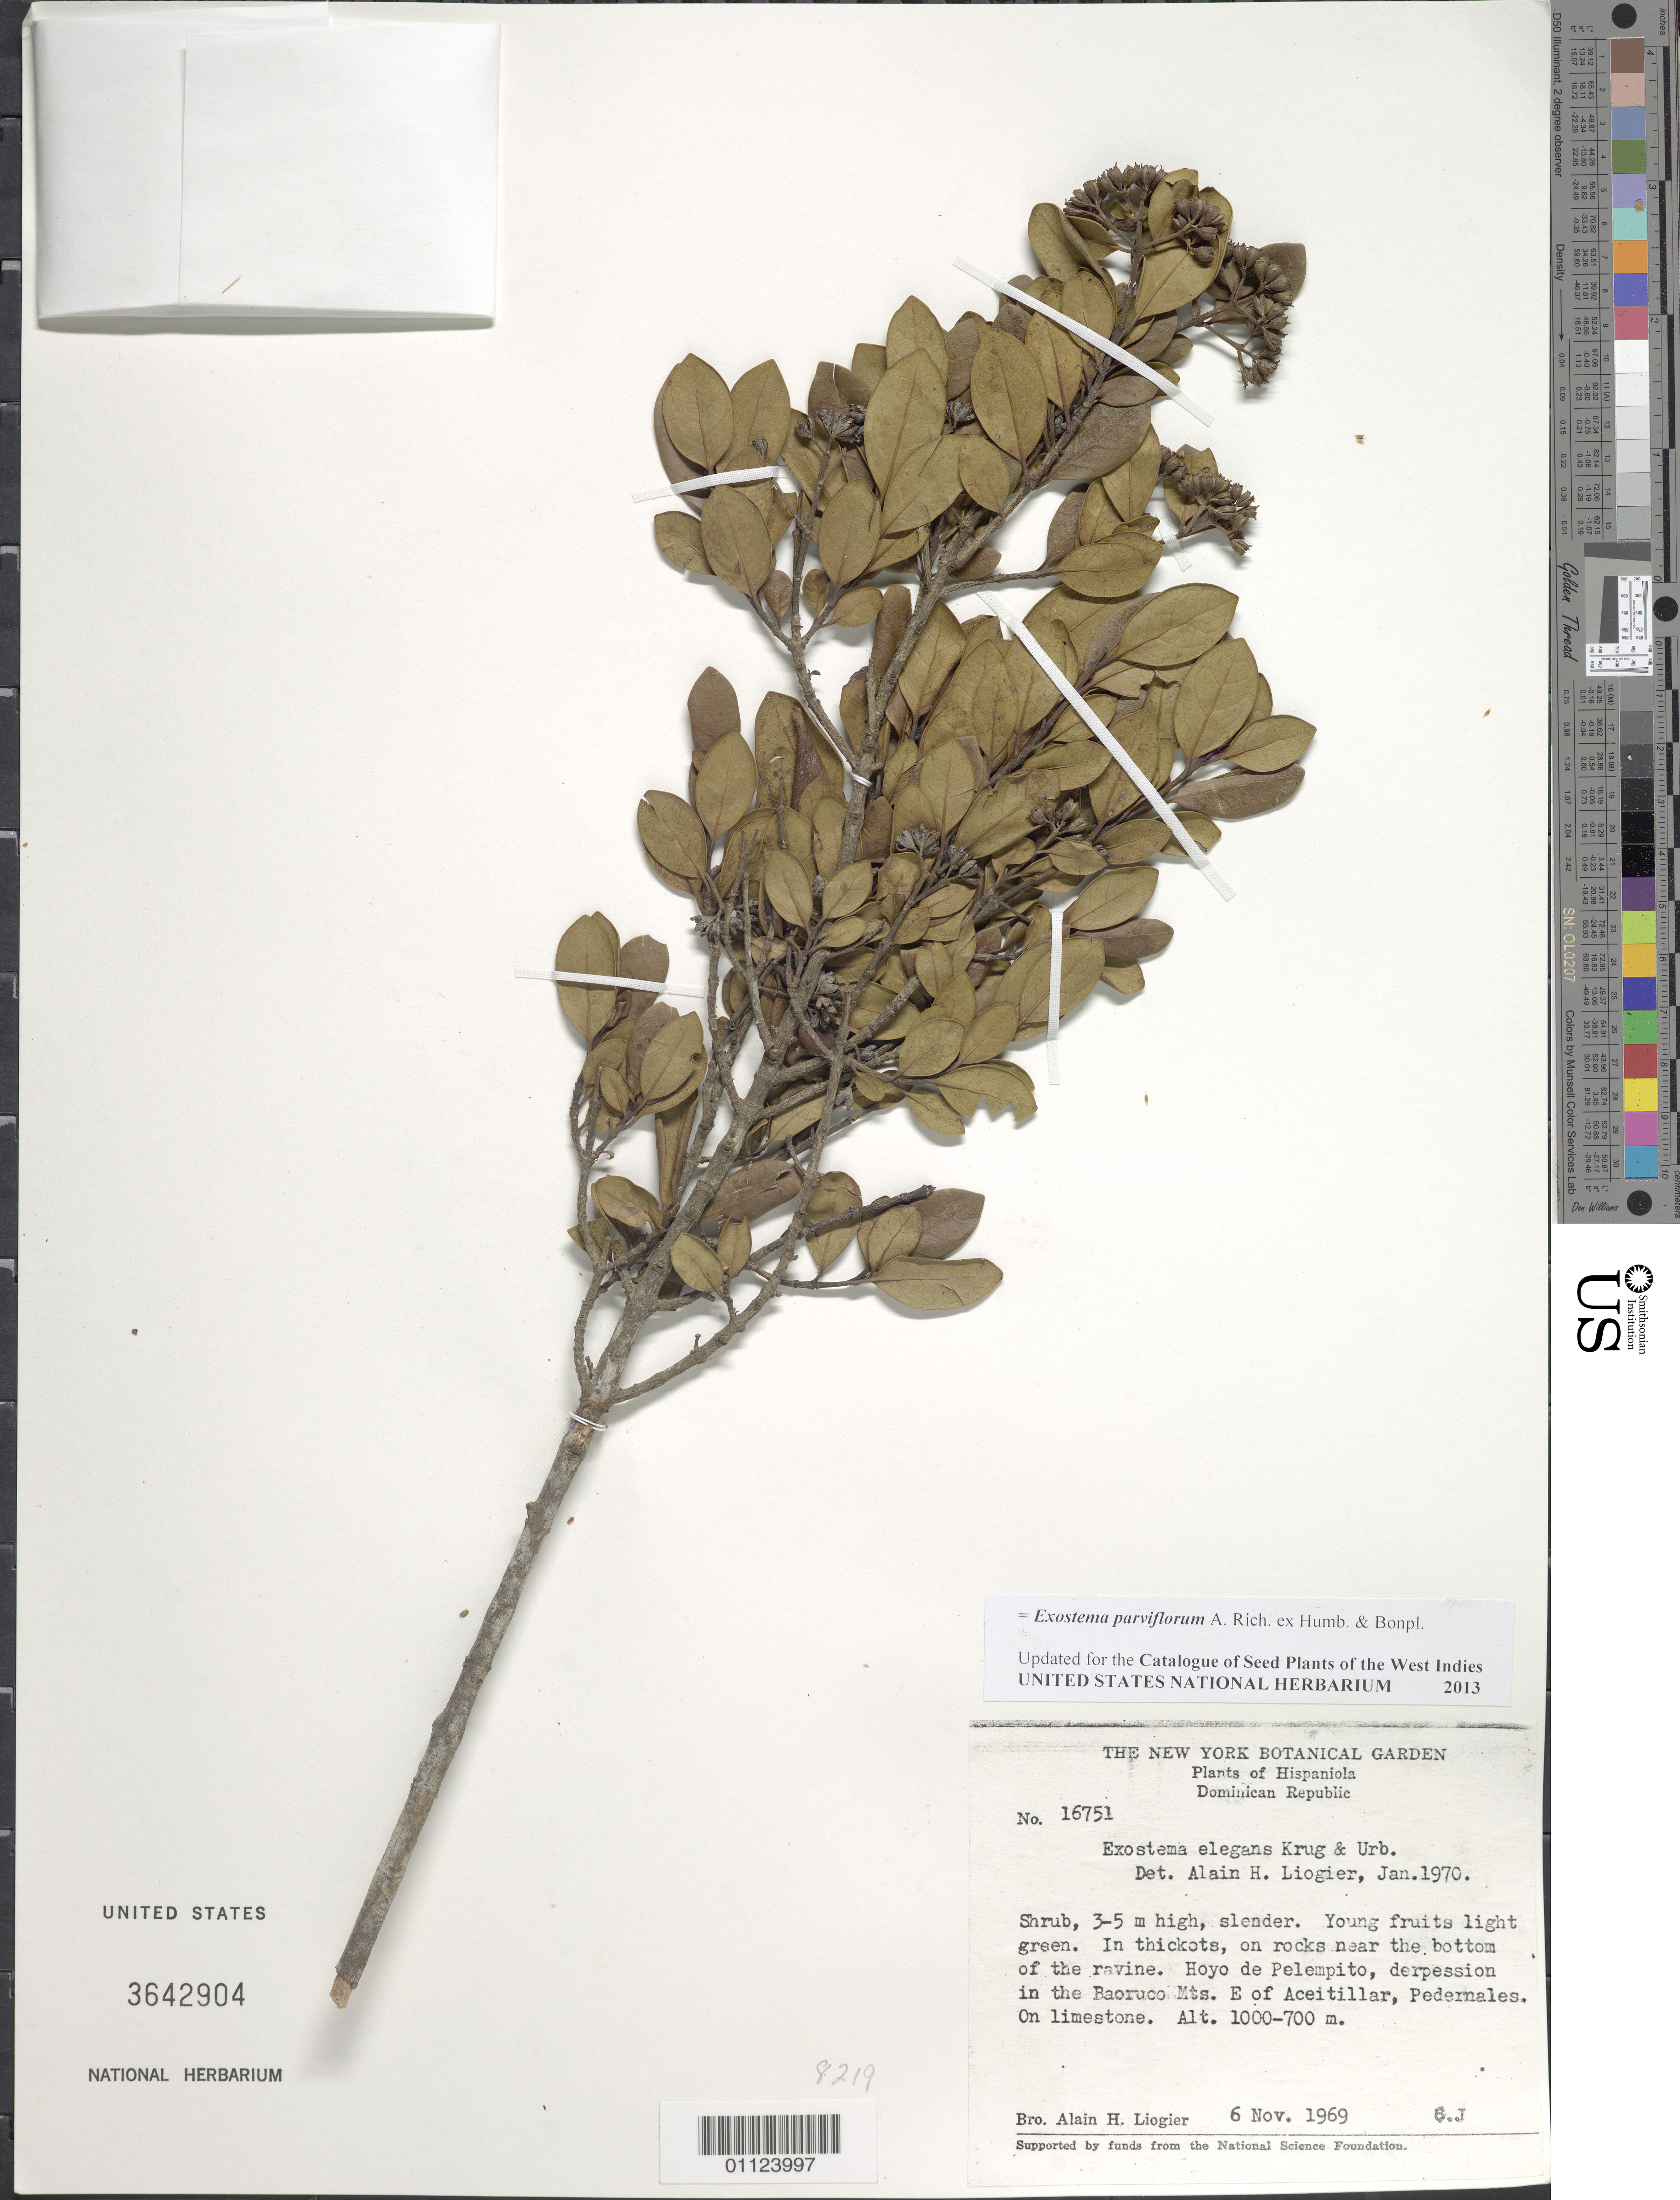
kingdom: Plantae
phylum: Tracheophyta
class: Magnoliopsida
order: Gentianales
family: Rubiaceae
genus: Exostema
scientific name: Exostema parviflorum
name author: A. Rich. ex Humb. & Bonpl.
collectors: A. H. Liogier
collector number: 16751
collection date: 1969-11-06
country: Dominican Republic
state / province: Pedernales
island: Hispaniola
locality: Hoyo de Pelempito, Baoruco Mts., E of Aceitillar.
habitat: On limestone; depression in mountains. In thickets, on rocks near the bottom of the gorge.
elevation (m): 700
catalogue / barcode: US 3642904